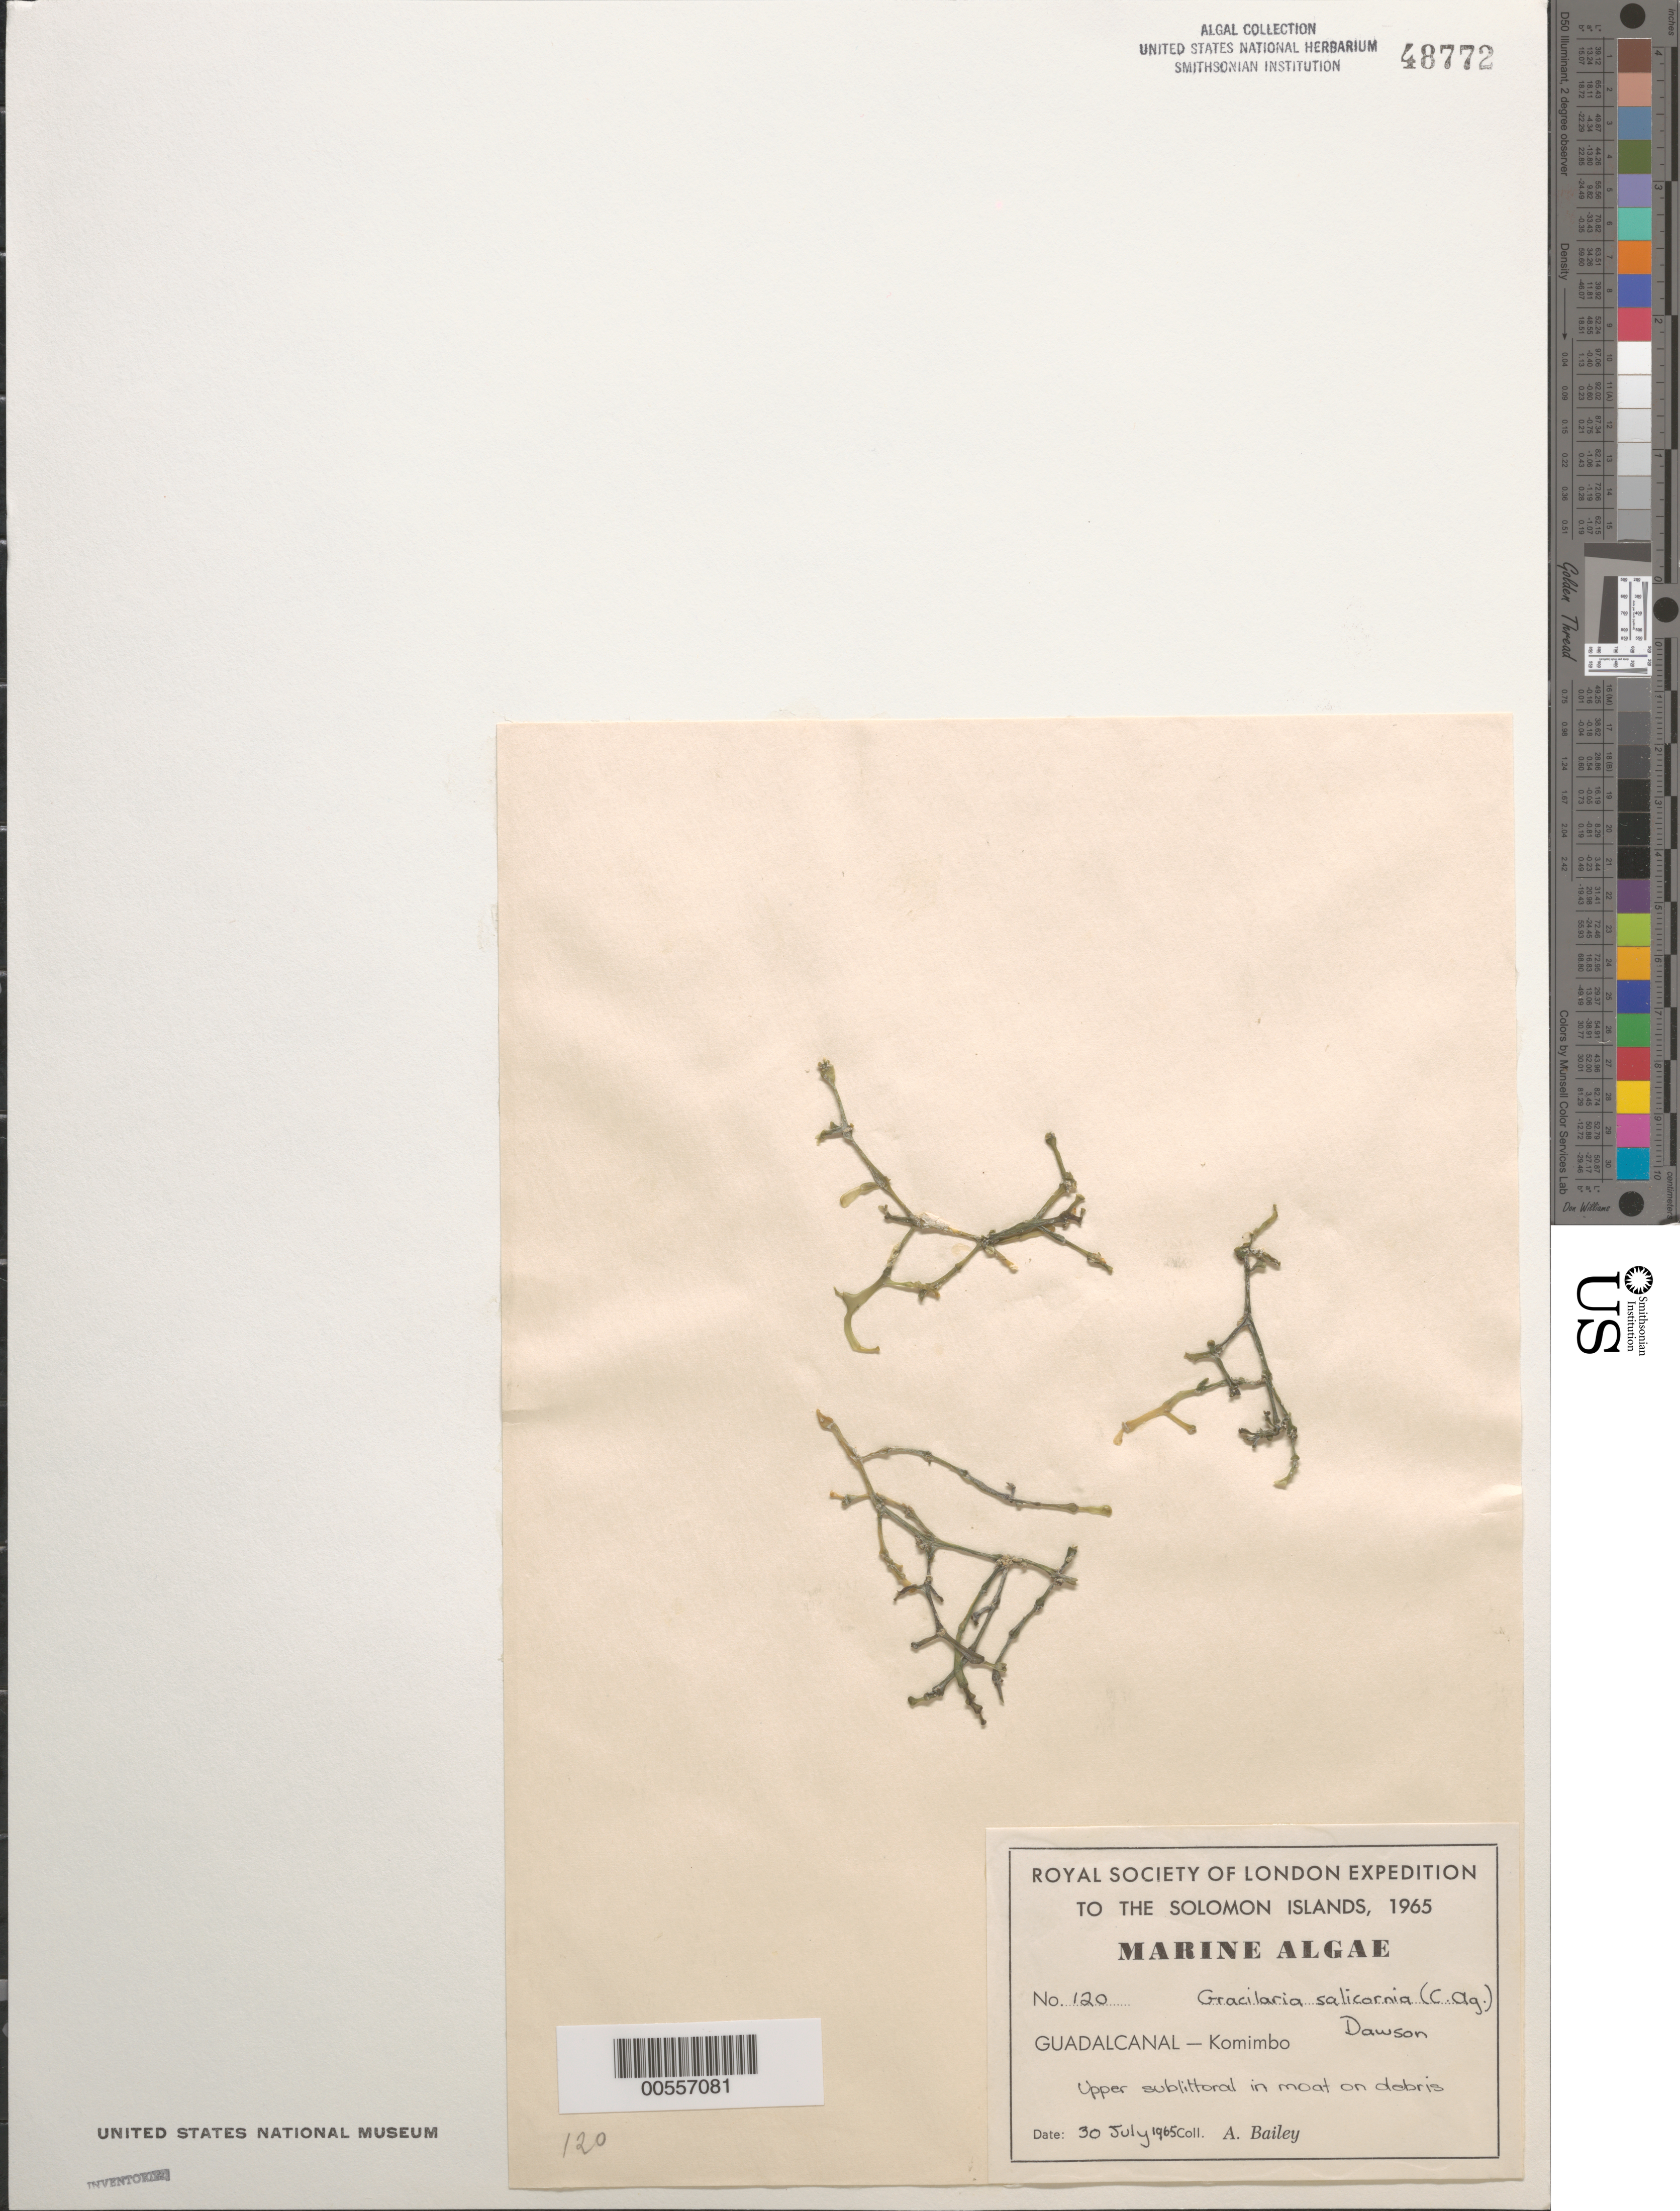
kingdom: Plantae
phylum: Rhodophyta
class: Florideophyceae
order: Gracilariales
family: Gracilariaceae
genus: Gracilaria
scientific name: Gracilaria salicornia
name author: (C. Agardh) E.Y. Dawson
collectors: A. Bailey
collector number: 120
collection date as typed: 30 Jul 1965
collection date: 1965-07-30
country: Solomon Islands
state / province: Guadalcanal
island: Guadalcanal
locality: Komimbo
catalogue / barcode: US 48772